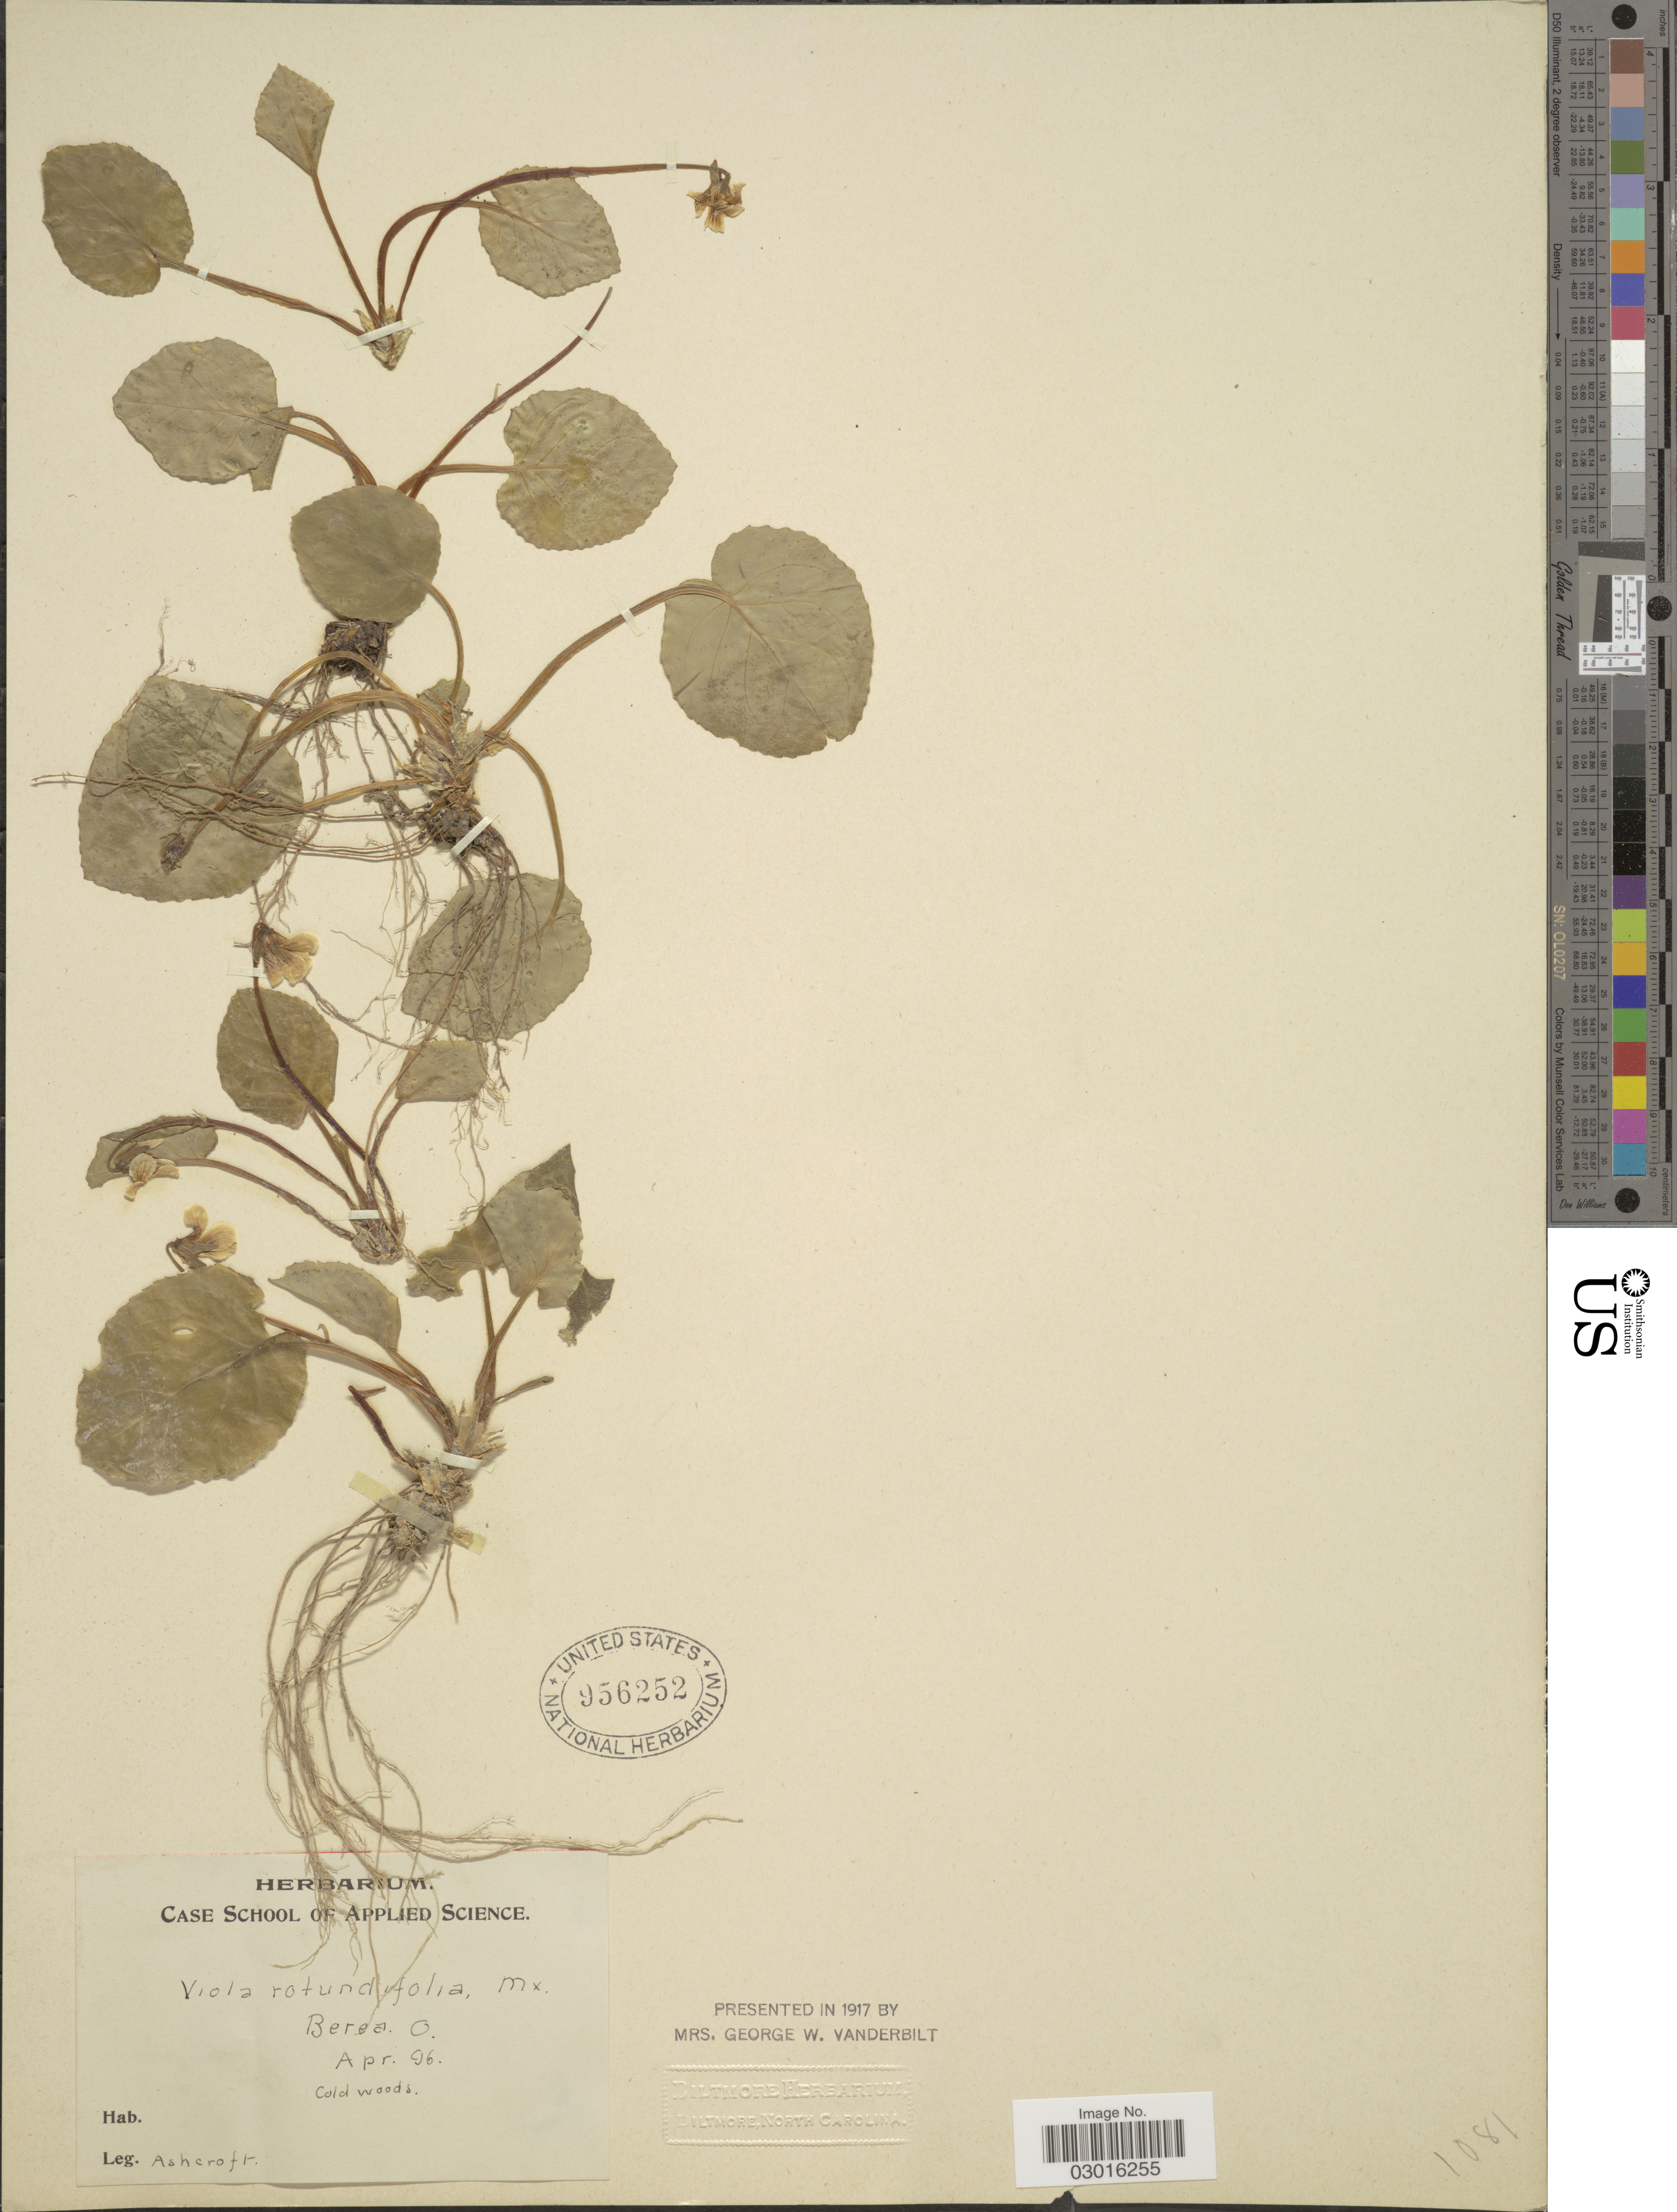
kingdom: Plantae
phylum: Tracheophyta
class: Magnoliopsida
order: Malpighiales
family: Violaceae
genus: Viola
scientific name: Viola rotundifolia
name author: Michx.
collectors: G. Ashcroft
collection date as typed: Transcribed d/m/y: /4/96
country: United States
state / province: Ohio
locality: Berea.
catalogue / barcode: US 956252